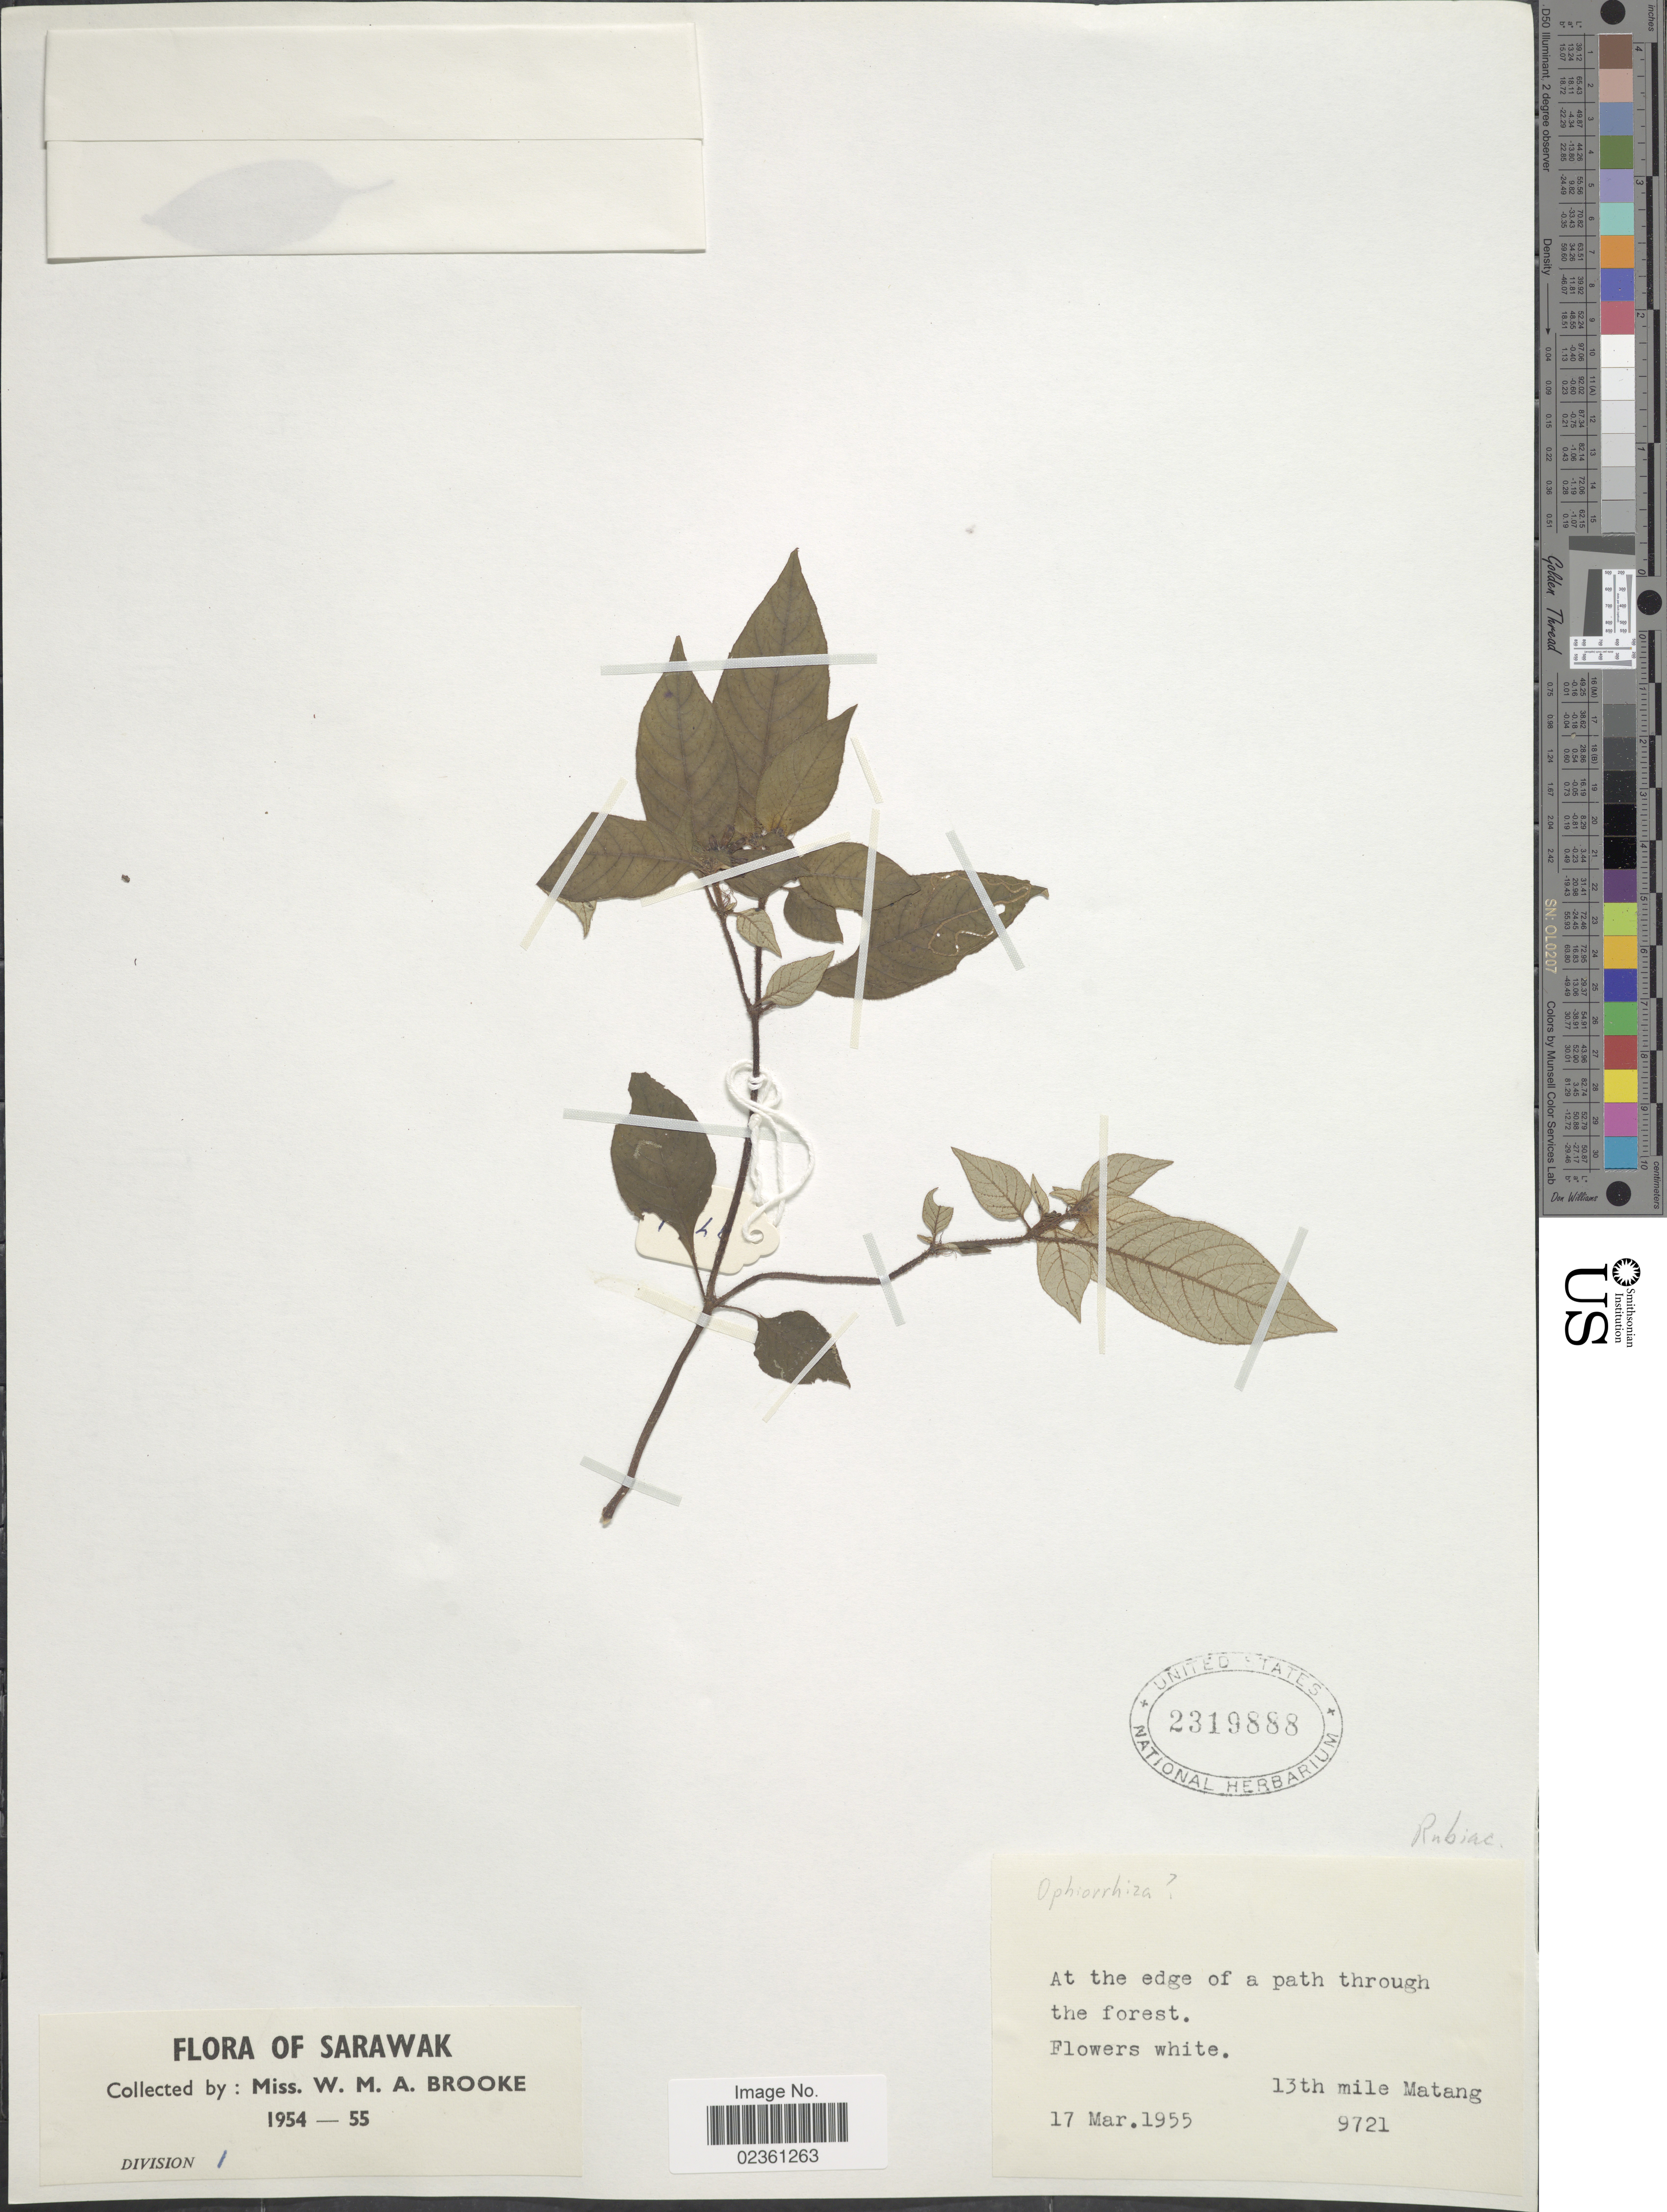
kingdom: Plantae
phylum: Tracheophyta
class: Magnoliopsida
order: Gentianales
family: Rubiaceae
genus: Ophiorrhiza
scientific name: Ophiorrhiza sp.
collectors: W. Brooke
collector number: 9721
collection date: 1955-03-17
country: Malaysia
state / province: Sarawak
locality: At the edge of a path through the forest, 13th mile Matang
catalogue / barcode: US 2319888